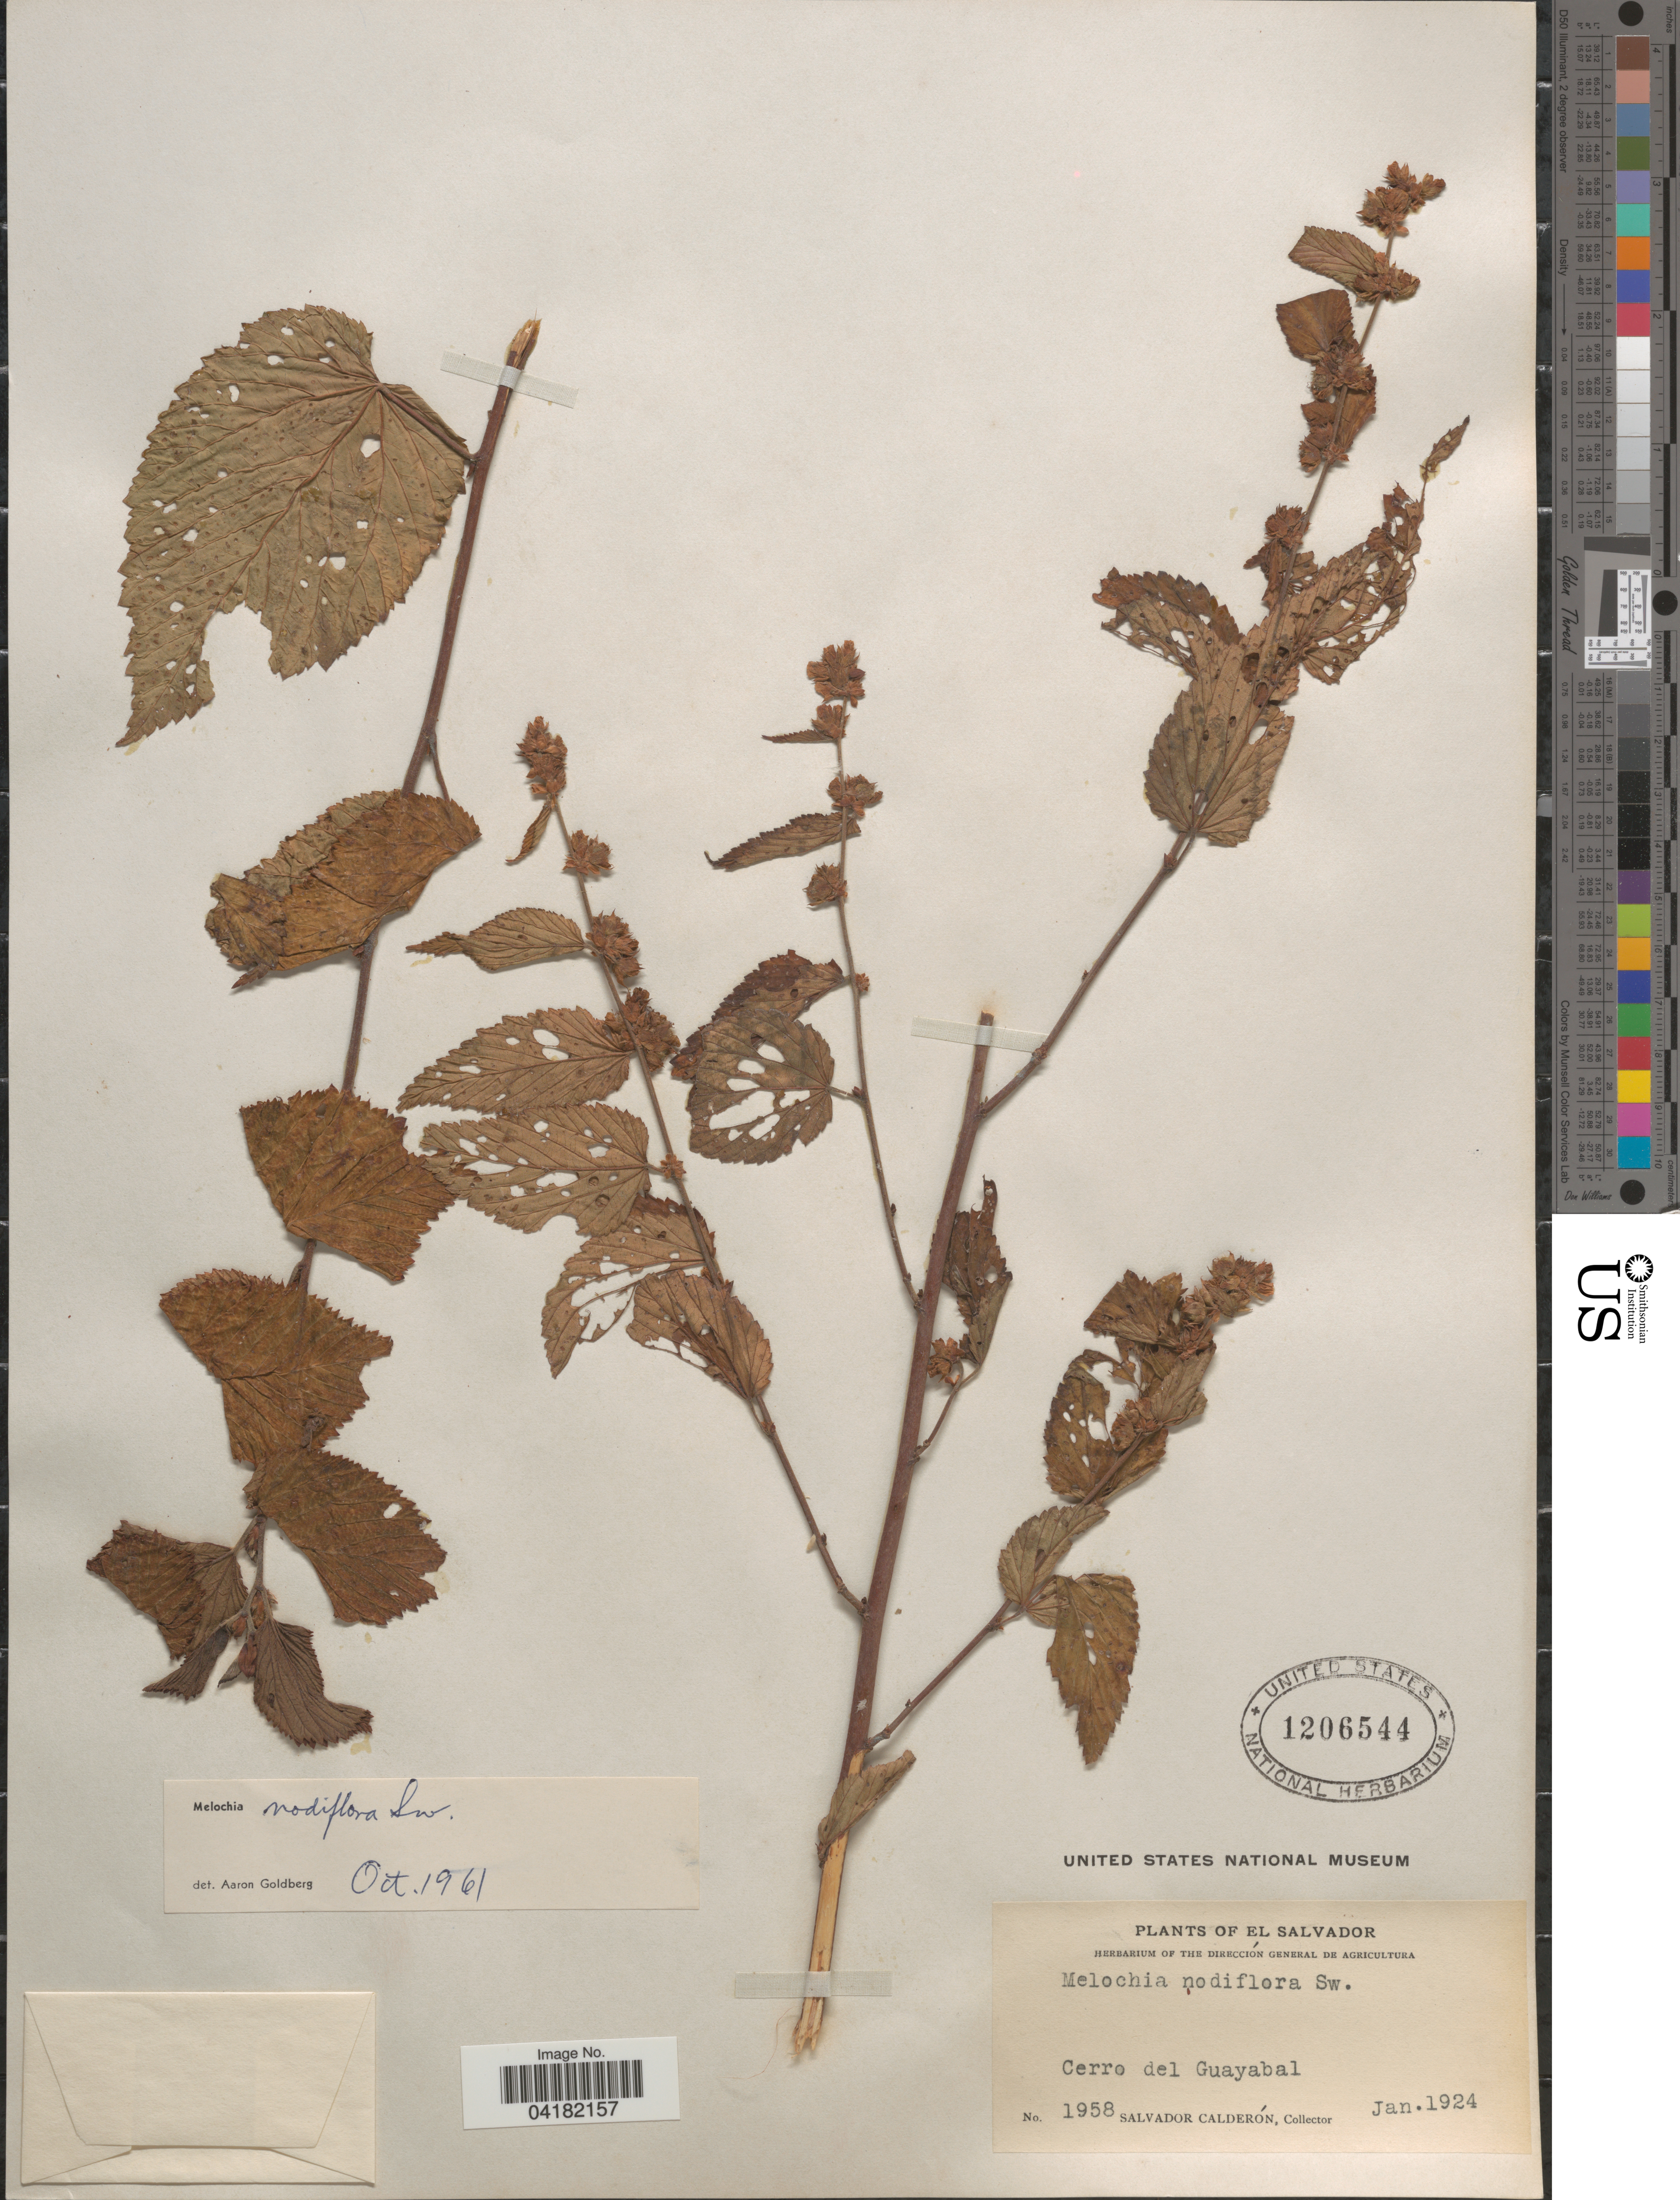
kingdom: Plantae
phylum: Tracheophyta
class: Magnoliopsida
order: Malvales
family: Malvaceae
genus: Melochia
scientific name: Melochia nodiflora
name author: Sw.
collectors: S. Calderón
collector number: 1958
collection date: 1924-01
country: El Salvador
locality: Cerro del Guayabal.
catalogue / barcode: US 1206544